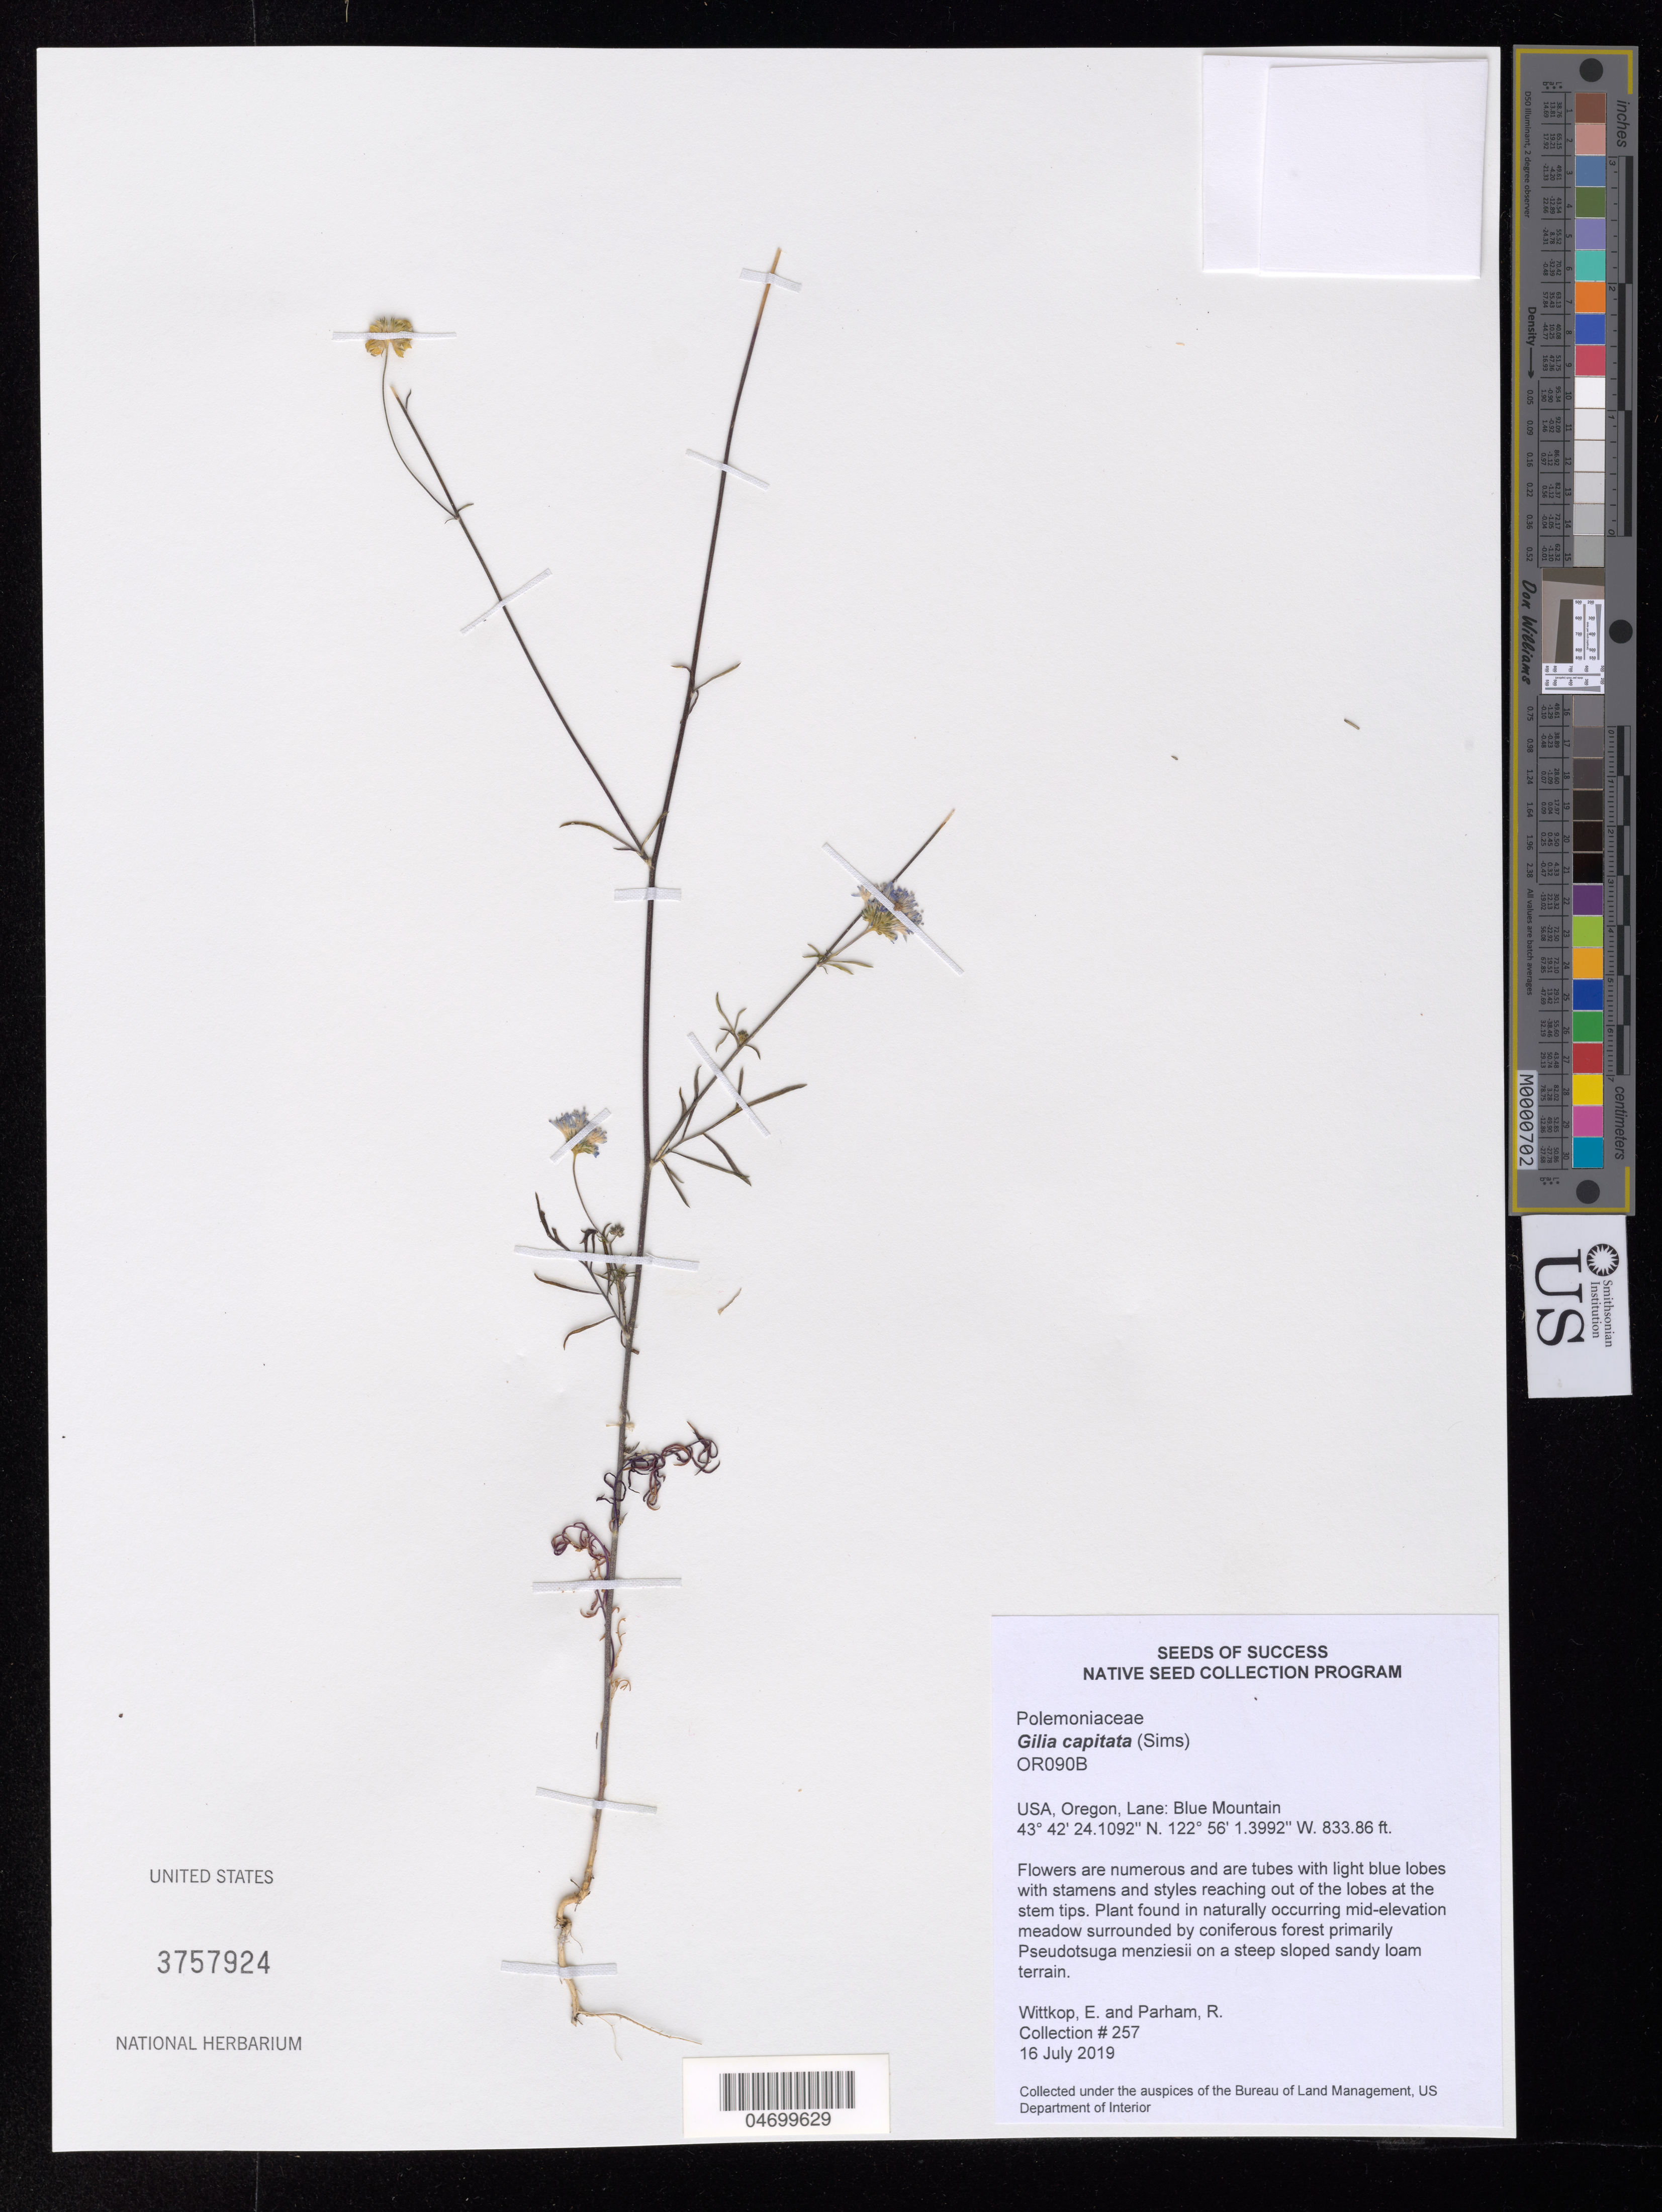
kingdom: Plantae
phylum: Tracheophyta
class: Magnoliopsida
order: Ericales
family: Polemoniaceae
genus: Gilia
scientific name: Gilia capitata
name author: Sims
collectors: E. Wittkop & R. Parham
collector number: OR090B-257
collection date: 2019-07-16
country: United States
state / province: Oregon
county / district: Lane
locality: Blue Mountain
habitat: Mid-elevation meadow surrounded by coniferous forest. Sandy loam terrain.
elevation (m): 254.16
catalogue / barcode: US 3757924